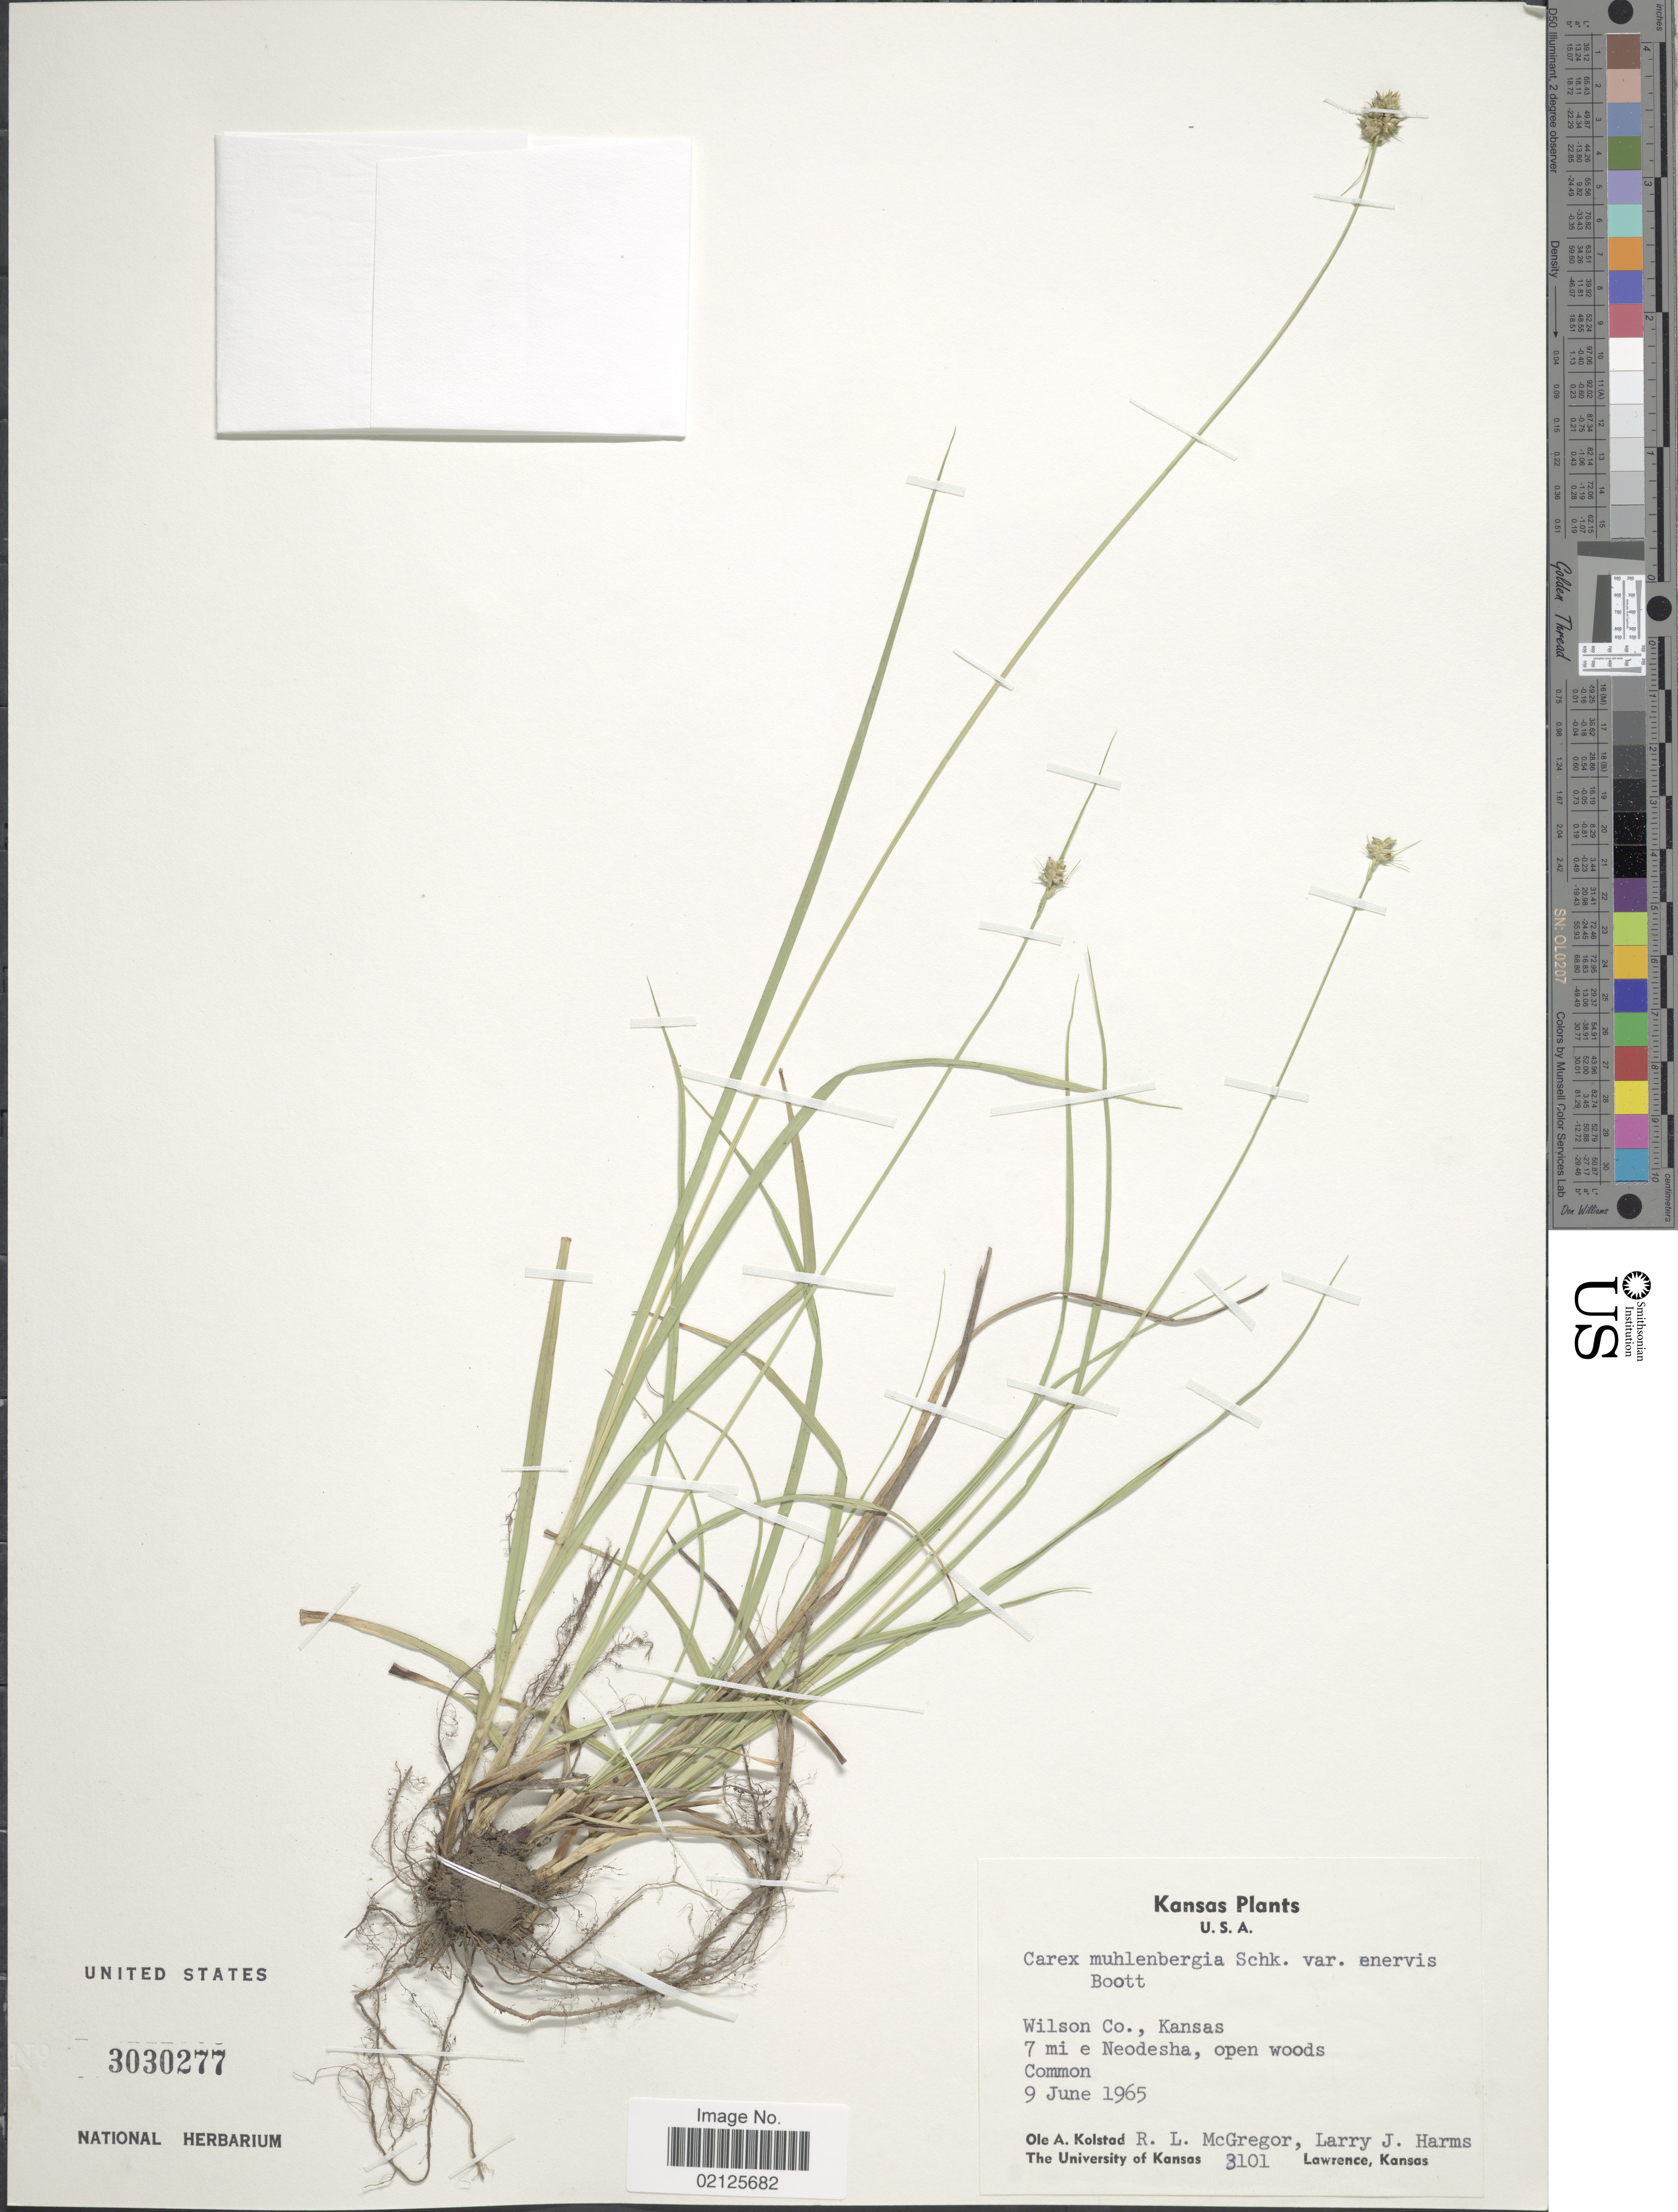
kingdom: Plantae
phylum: Tracheophyta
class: Liliopsida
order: Poales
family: Cyperaceae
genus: Carex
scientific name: Carex muehlenbergii var. enervis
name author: Boott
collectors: O. Kolstad & L. Harms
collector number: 3101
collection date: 1965-06-09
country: United States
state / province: Kansas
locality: Wilson Co., 7 mi e Neodesha, open woods, Common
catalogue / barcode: US 3030277